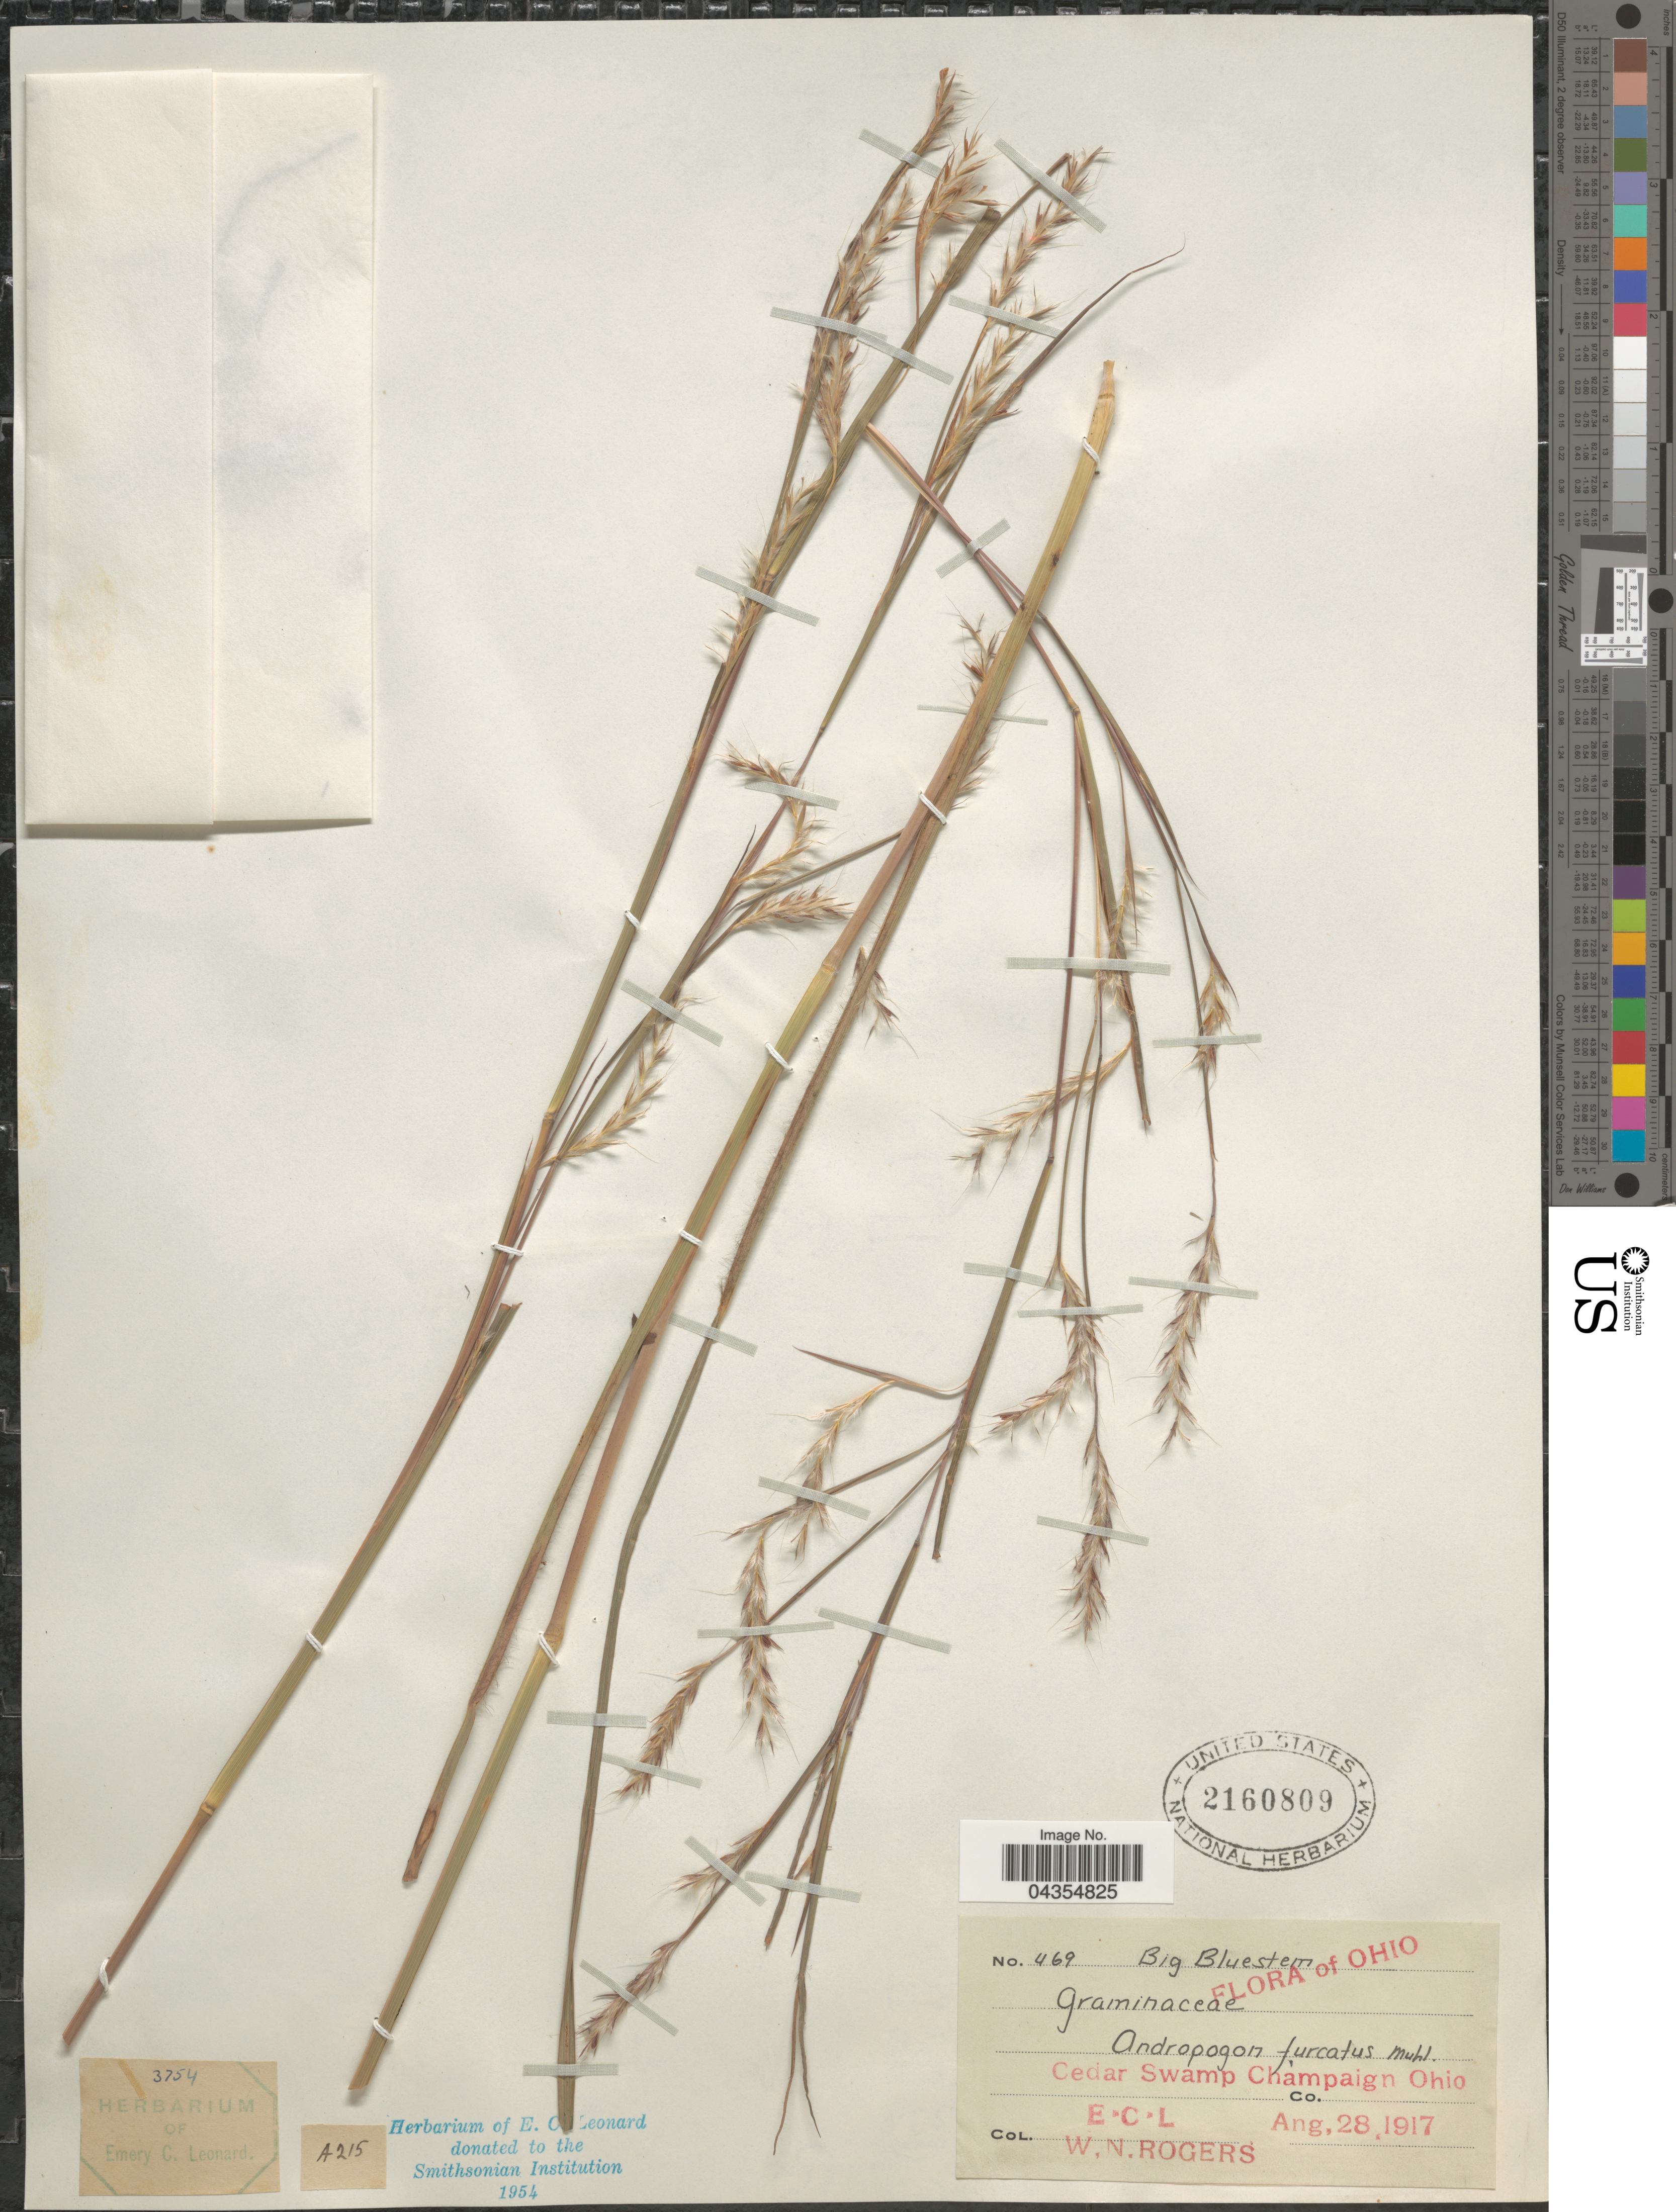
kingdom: Plantae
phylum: Tracheophyta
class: Liliopsida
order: Poales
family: Poaceae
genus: Schizachyrium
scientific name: Schizachyrium sanguineum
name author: (Retz.) Alston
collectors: E. C. Leonard & W. Rogers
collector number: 469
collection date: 1917-08-28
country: United States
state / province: Ohio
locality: Cedar Swamp Champaign Co.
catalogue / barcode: US 2160809